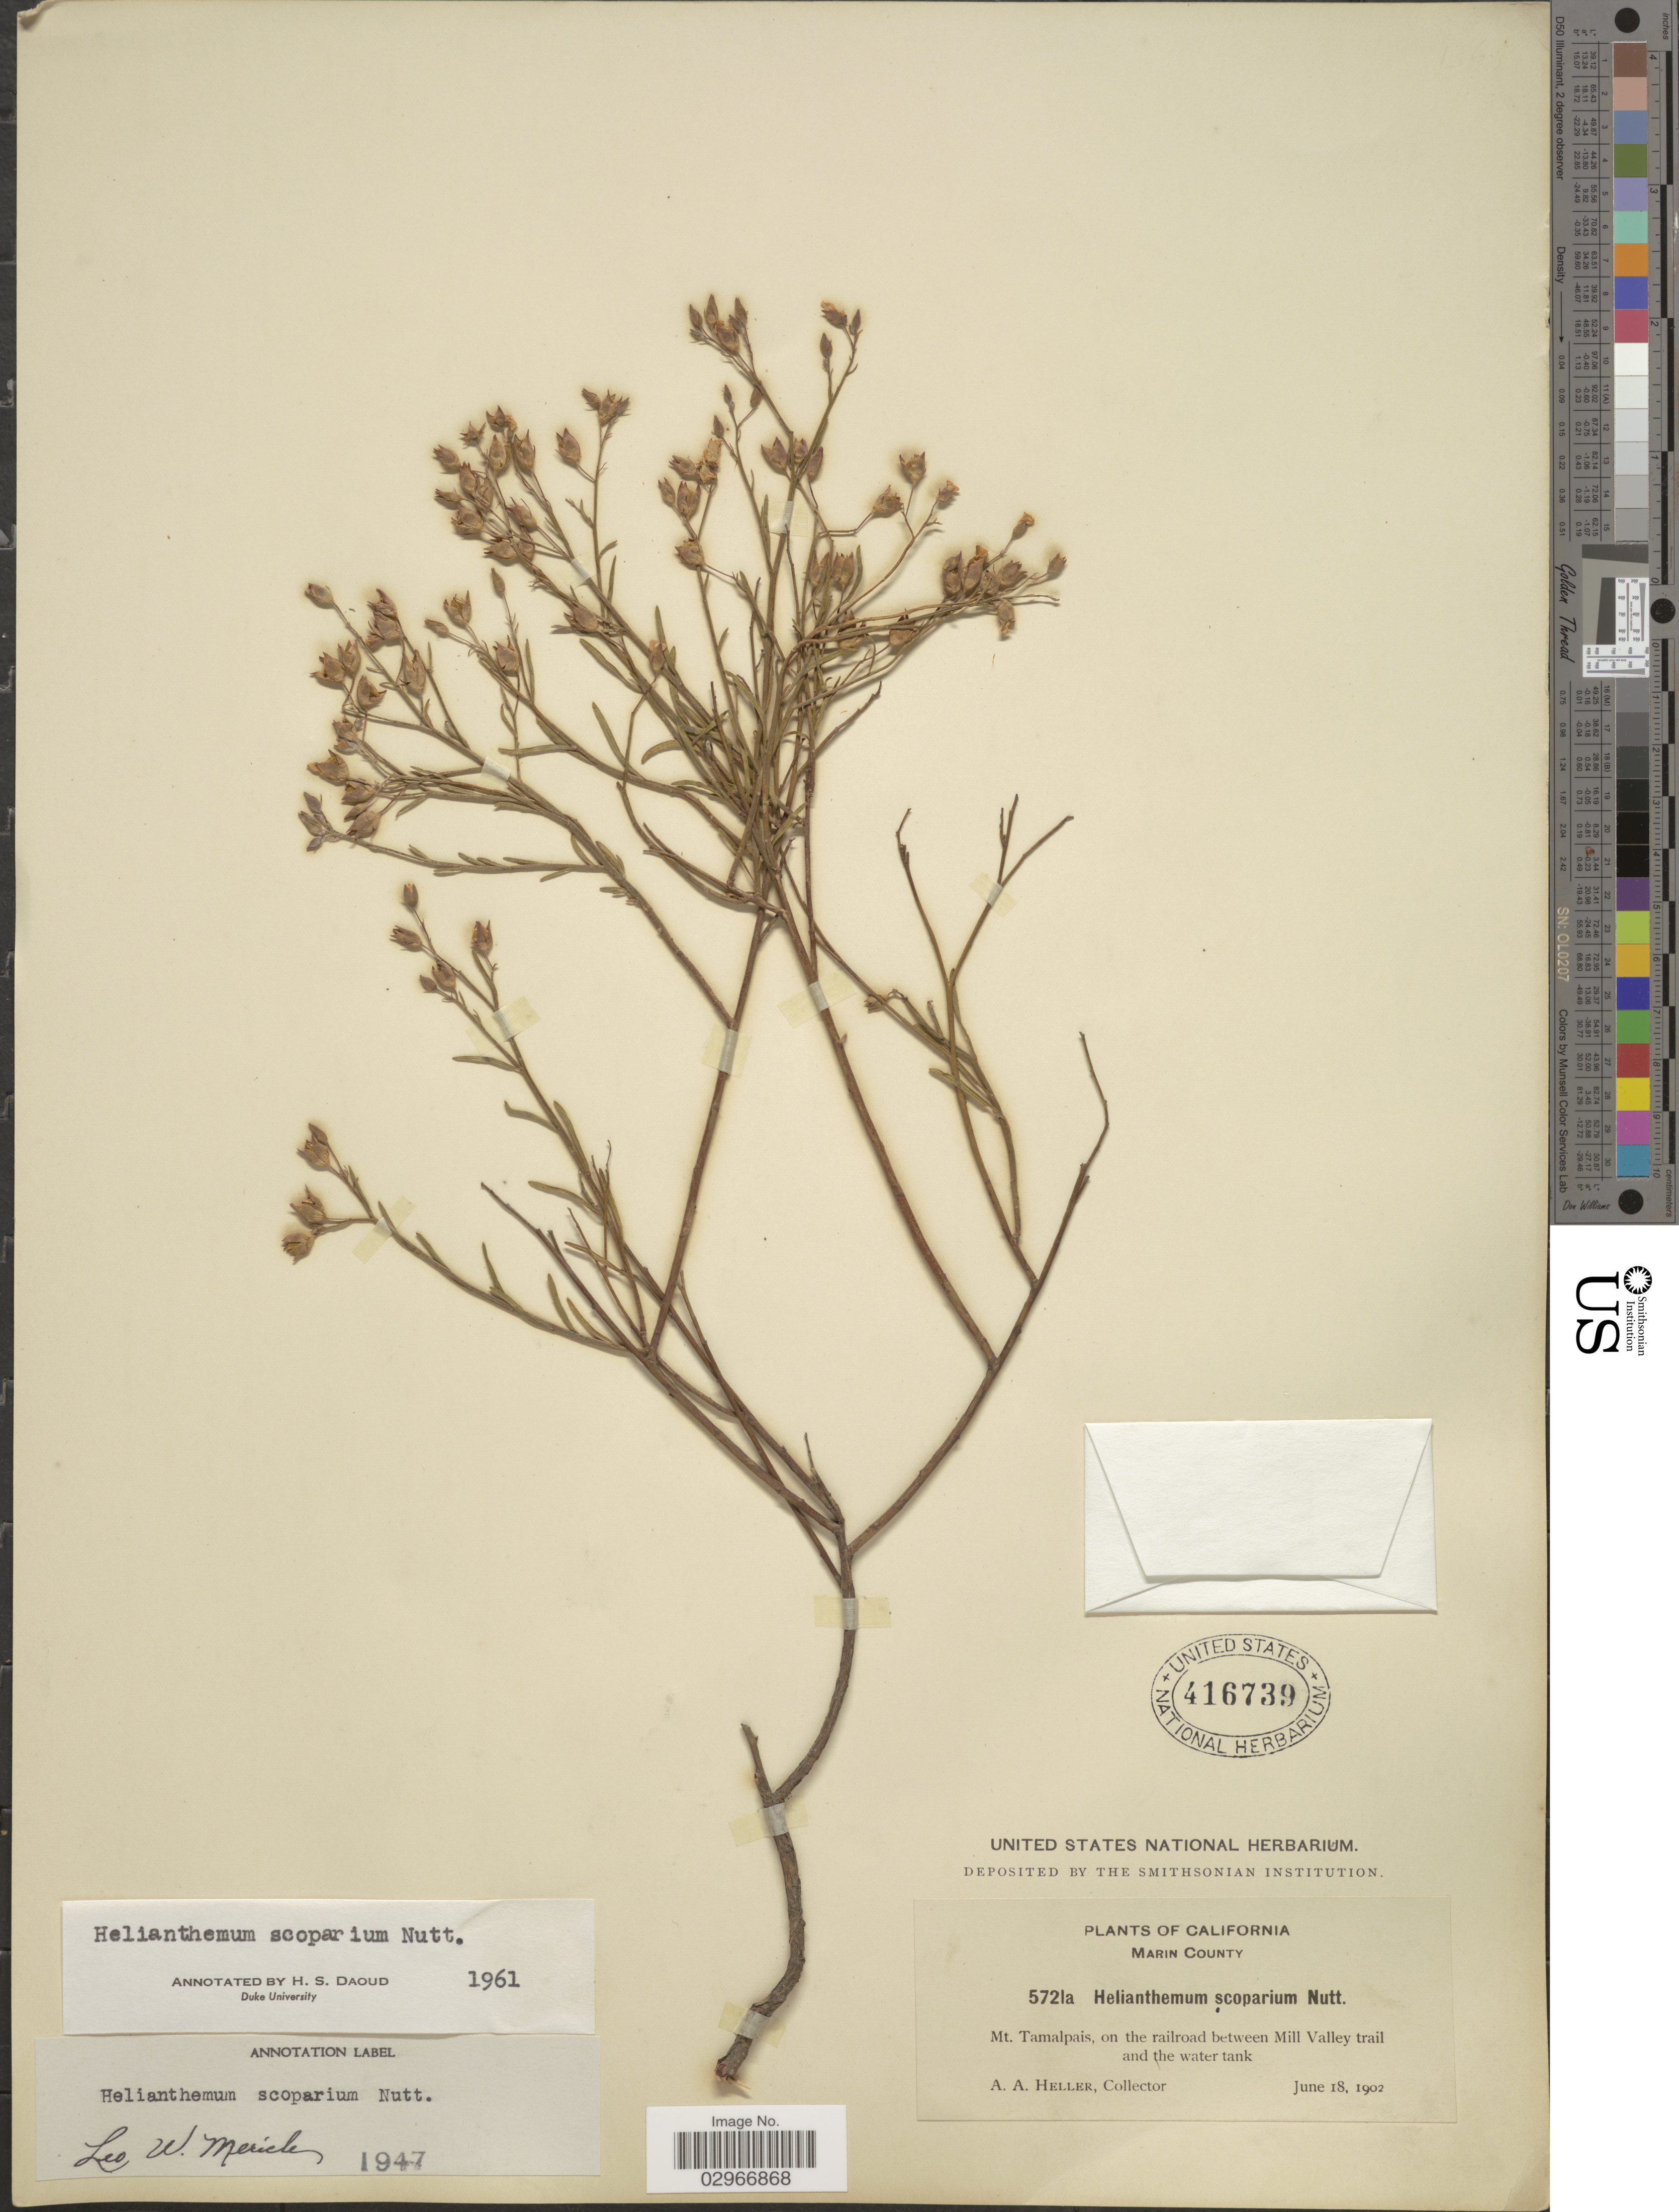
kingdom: Plantae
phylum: Tracheophyta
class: Magnoliopsida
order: Malvales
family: Cistaceae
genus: Helianthemum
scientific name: Helianthemum suffrutescens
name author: B. Schreiber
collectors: A. A. Heller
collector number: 5721a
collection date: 1902-06-18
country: United States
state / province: California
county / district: Marin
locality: Marin County. Mt. Tamalpais, on the railroad between Mill Valley trail and the water tank.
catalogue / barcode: US 416739